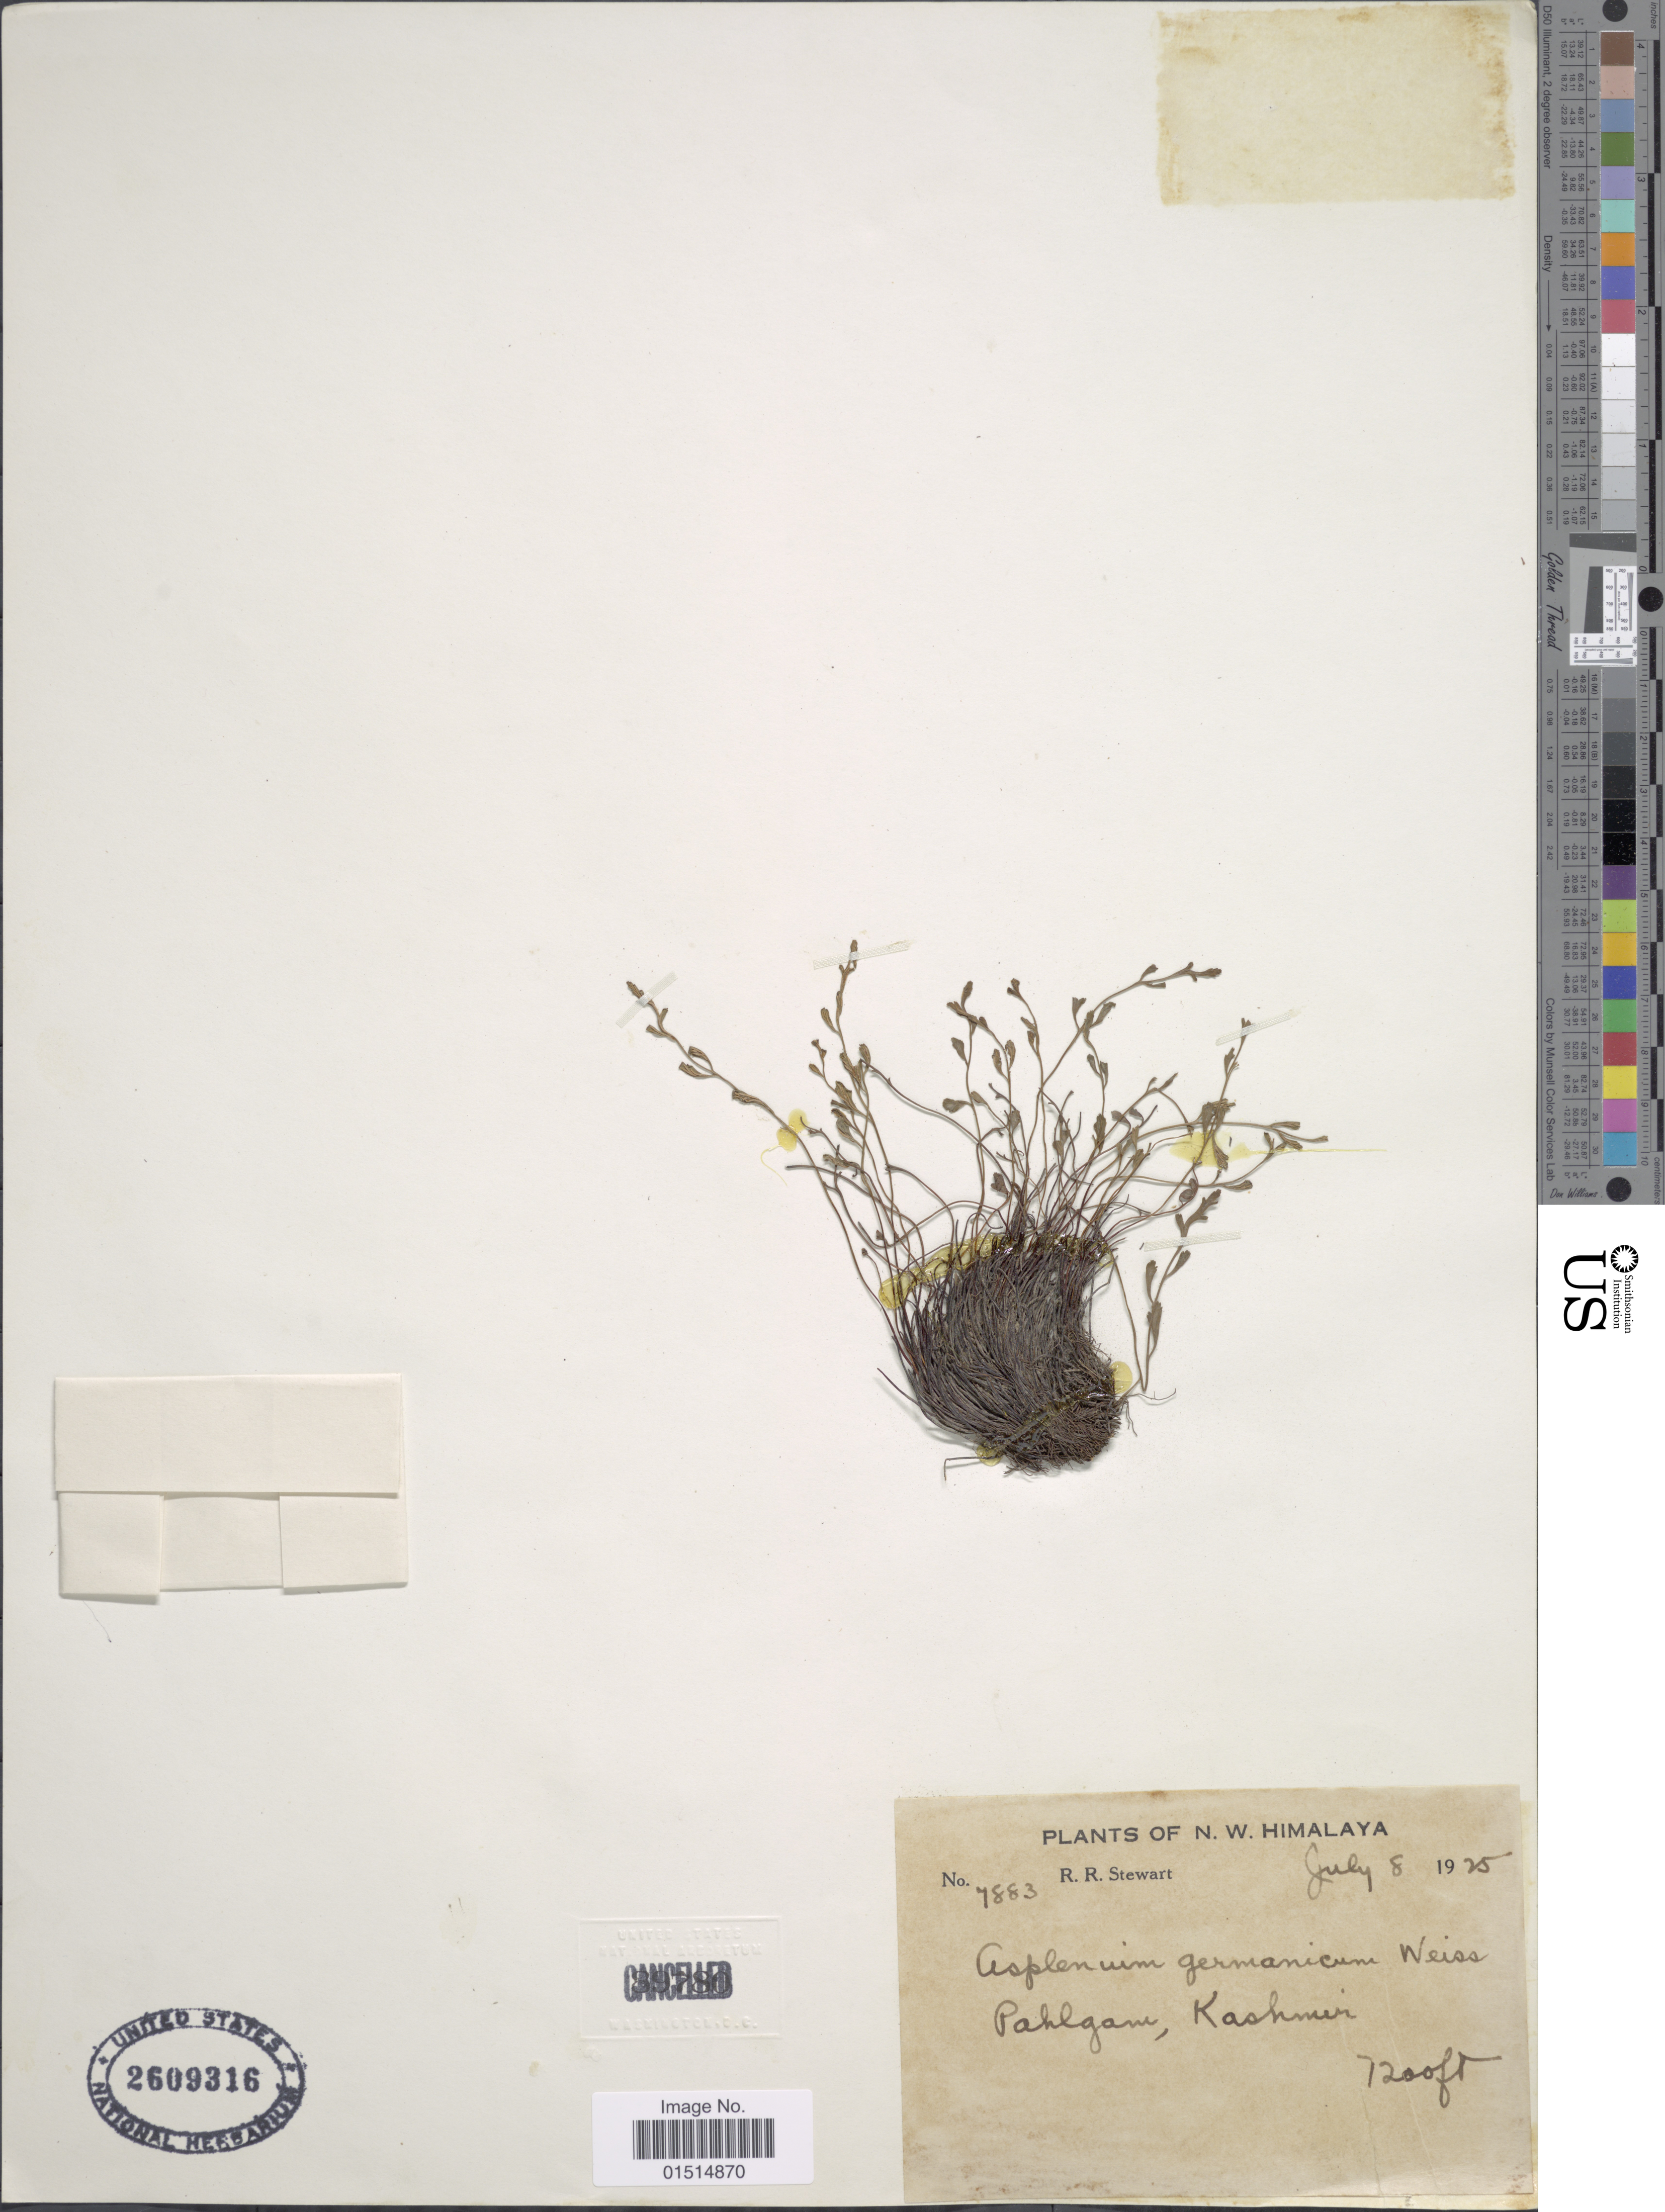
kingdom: Plantae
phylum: Tracheophyta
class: Polypodiopsida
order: Polypodiales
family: Aspleniaceae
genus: Asplenium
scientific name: Asplenium germanicum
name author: Weis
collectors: R. R. Stewart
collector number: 7883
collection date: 1925-07-08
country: India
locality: N.W. Himalaya, Pahlgan, Kashmir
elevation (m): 2195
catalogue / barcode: US 2609316